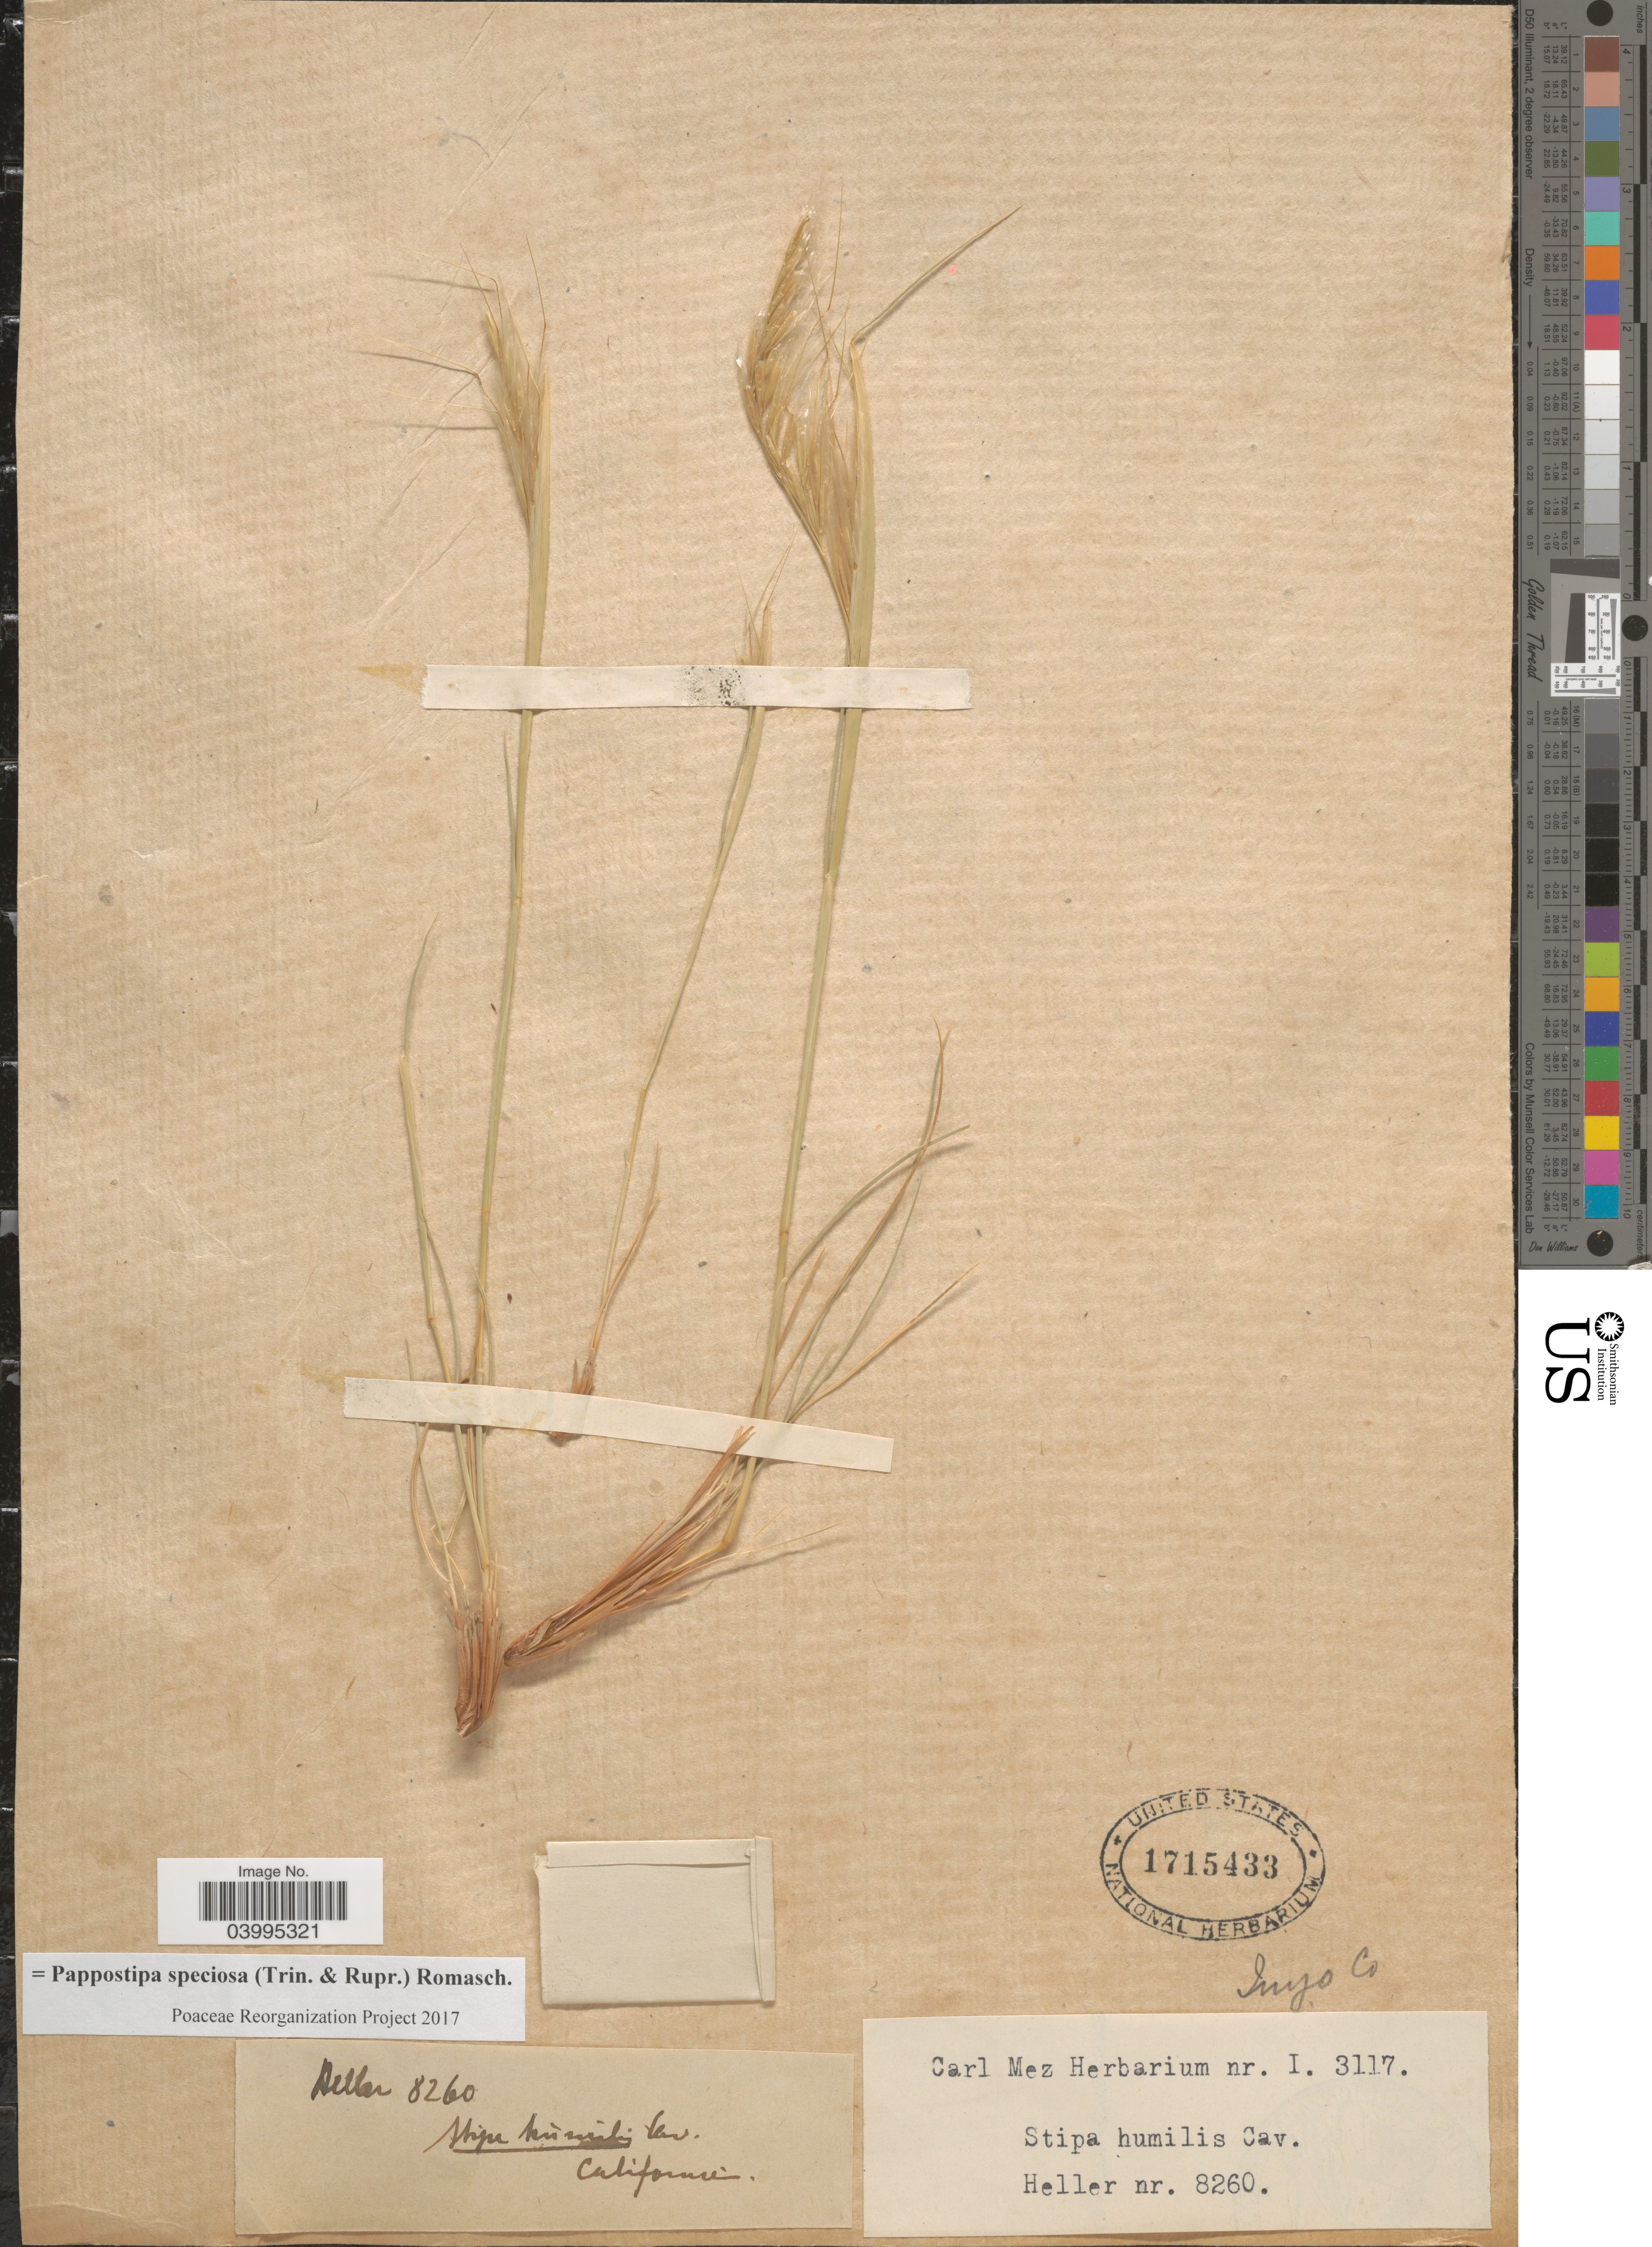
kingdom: Plantae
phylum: Tracheophyta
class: Liliopsida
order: Poales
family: Poaceae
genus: Pappostipa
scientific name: Pappostipa speciosa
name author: (Trin. & Rupr.) Romasch.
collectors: -- Heller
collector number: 8260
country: United States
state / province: California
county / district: Inyo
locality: Inyo Co.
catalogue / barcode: US 1715433